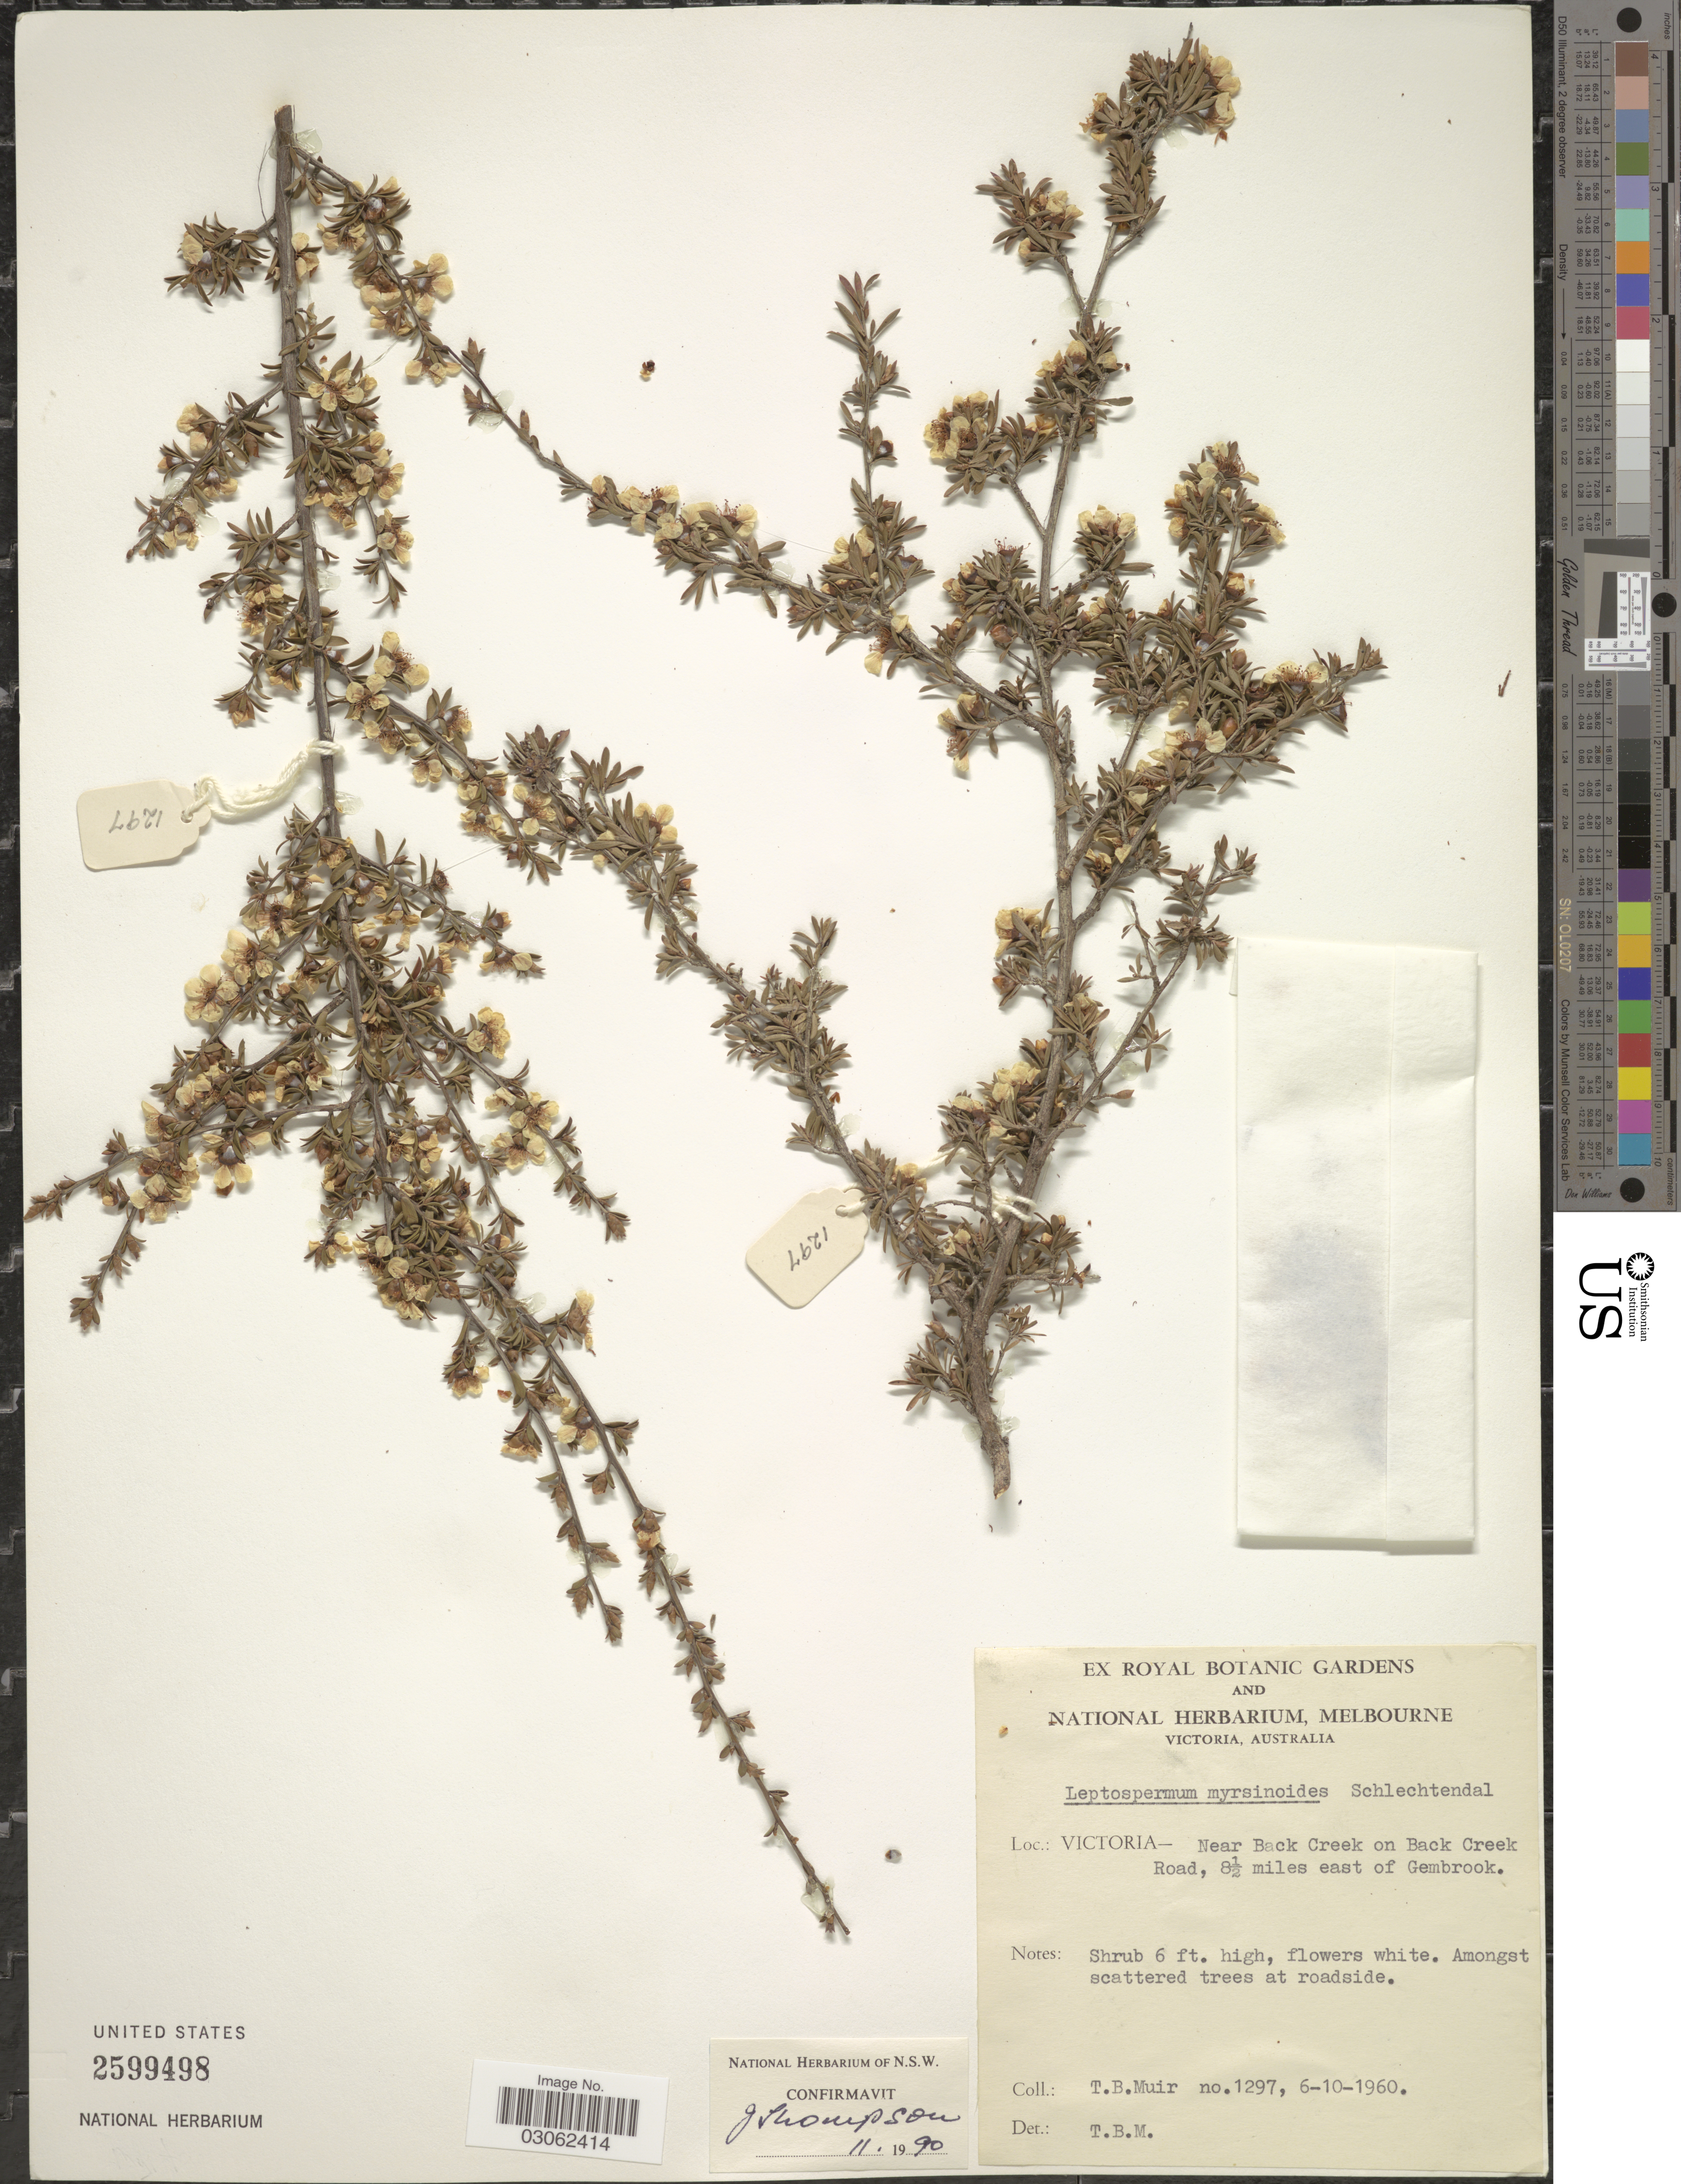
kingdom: Plantae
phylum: Tracheophyta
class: Magnoliopsida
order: Myrtales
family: Myrtaceae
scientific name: Gaudium myrsinoides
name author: (Schltdl.) P.G. Wilson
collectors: T. Muir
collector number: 1297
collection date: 1960-10-06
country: Australia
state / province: Victoria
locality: Victoria- Near Back Creek on Back Creek Road, 8½ miles east of Gembrook.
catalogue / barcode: US 2599498